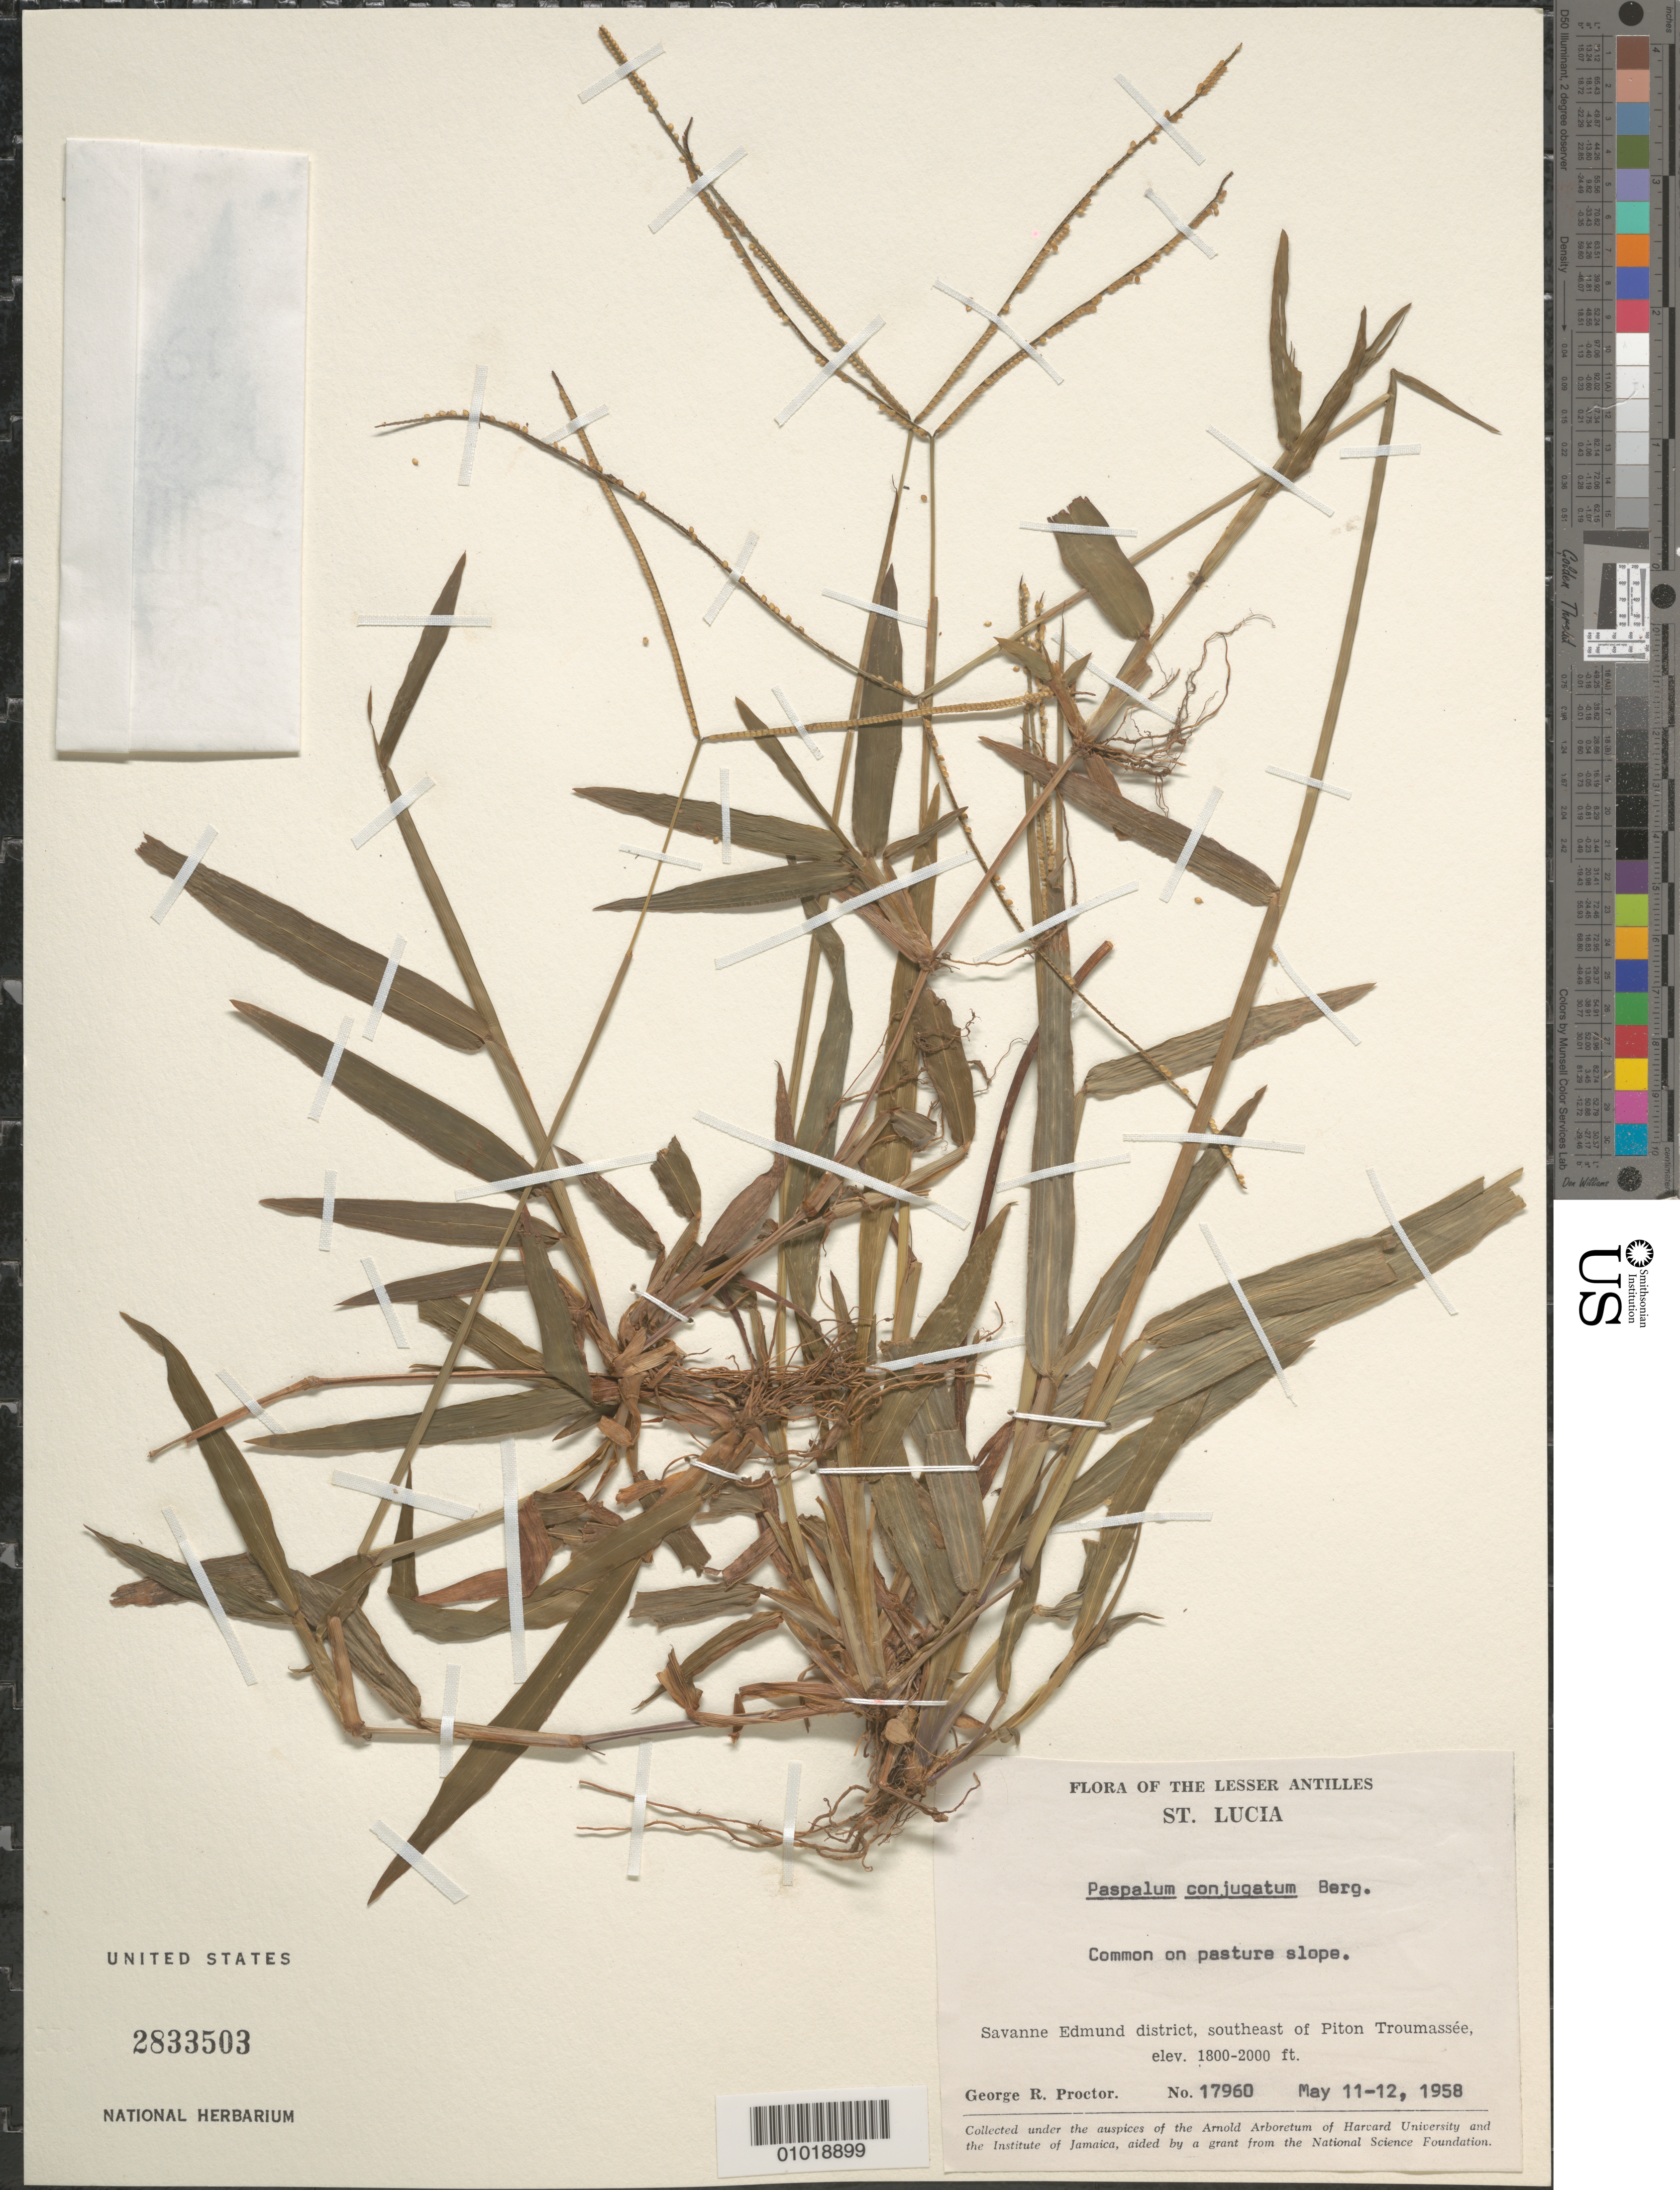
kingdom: Plantae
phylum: Tracheophyta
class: Liliopsida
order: Poales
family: Poaceae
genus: Paspalum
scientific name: Paspalum conjugatum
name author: P.J. Bergius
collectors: G. R. Proctor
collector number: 17960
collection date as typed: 11 May 1958 and 12 May 1958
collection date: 1958-05-11,1958-05-12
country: St. Lucia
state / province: Savanne Edmund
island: St. Lucia I.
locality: SE of Piton Troumassee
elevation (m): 549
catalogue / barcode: US 2833503